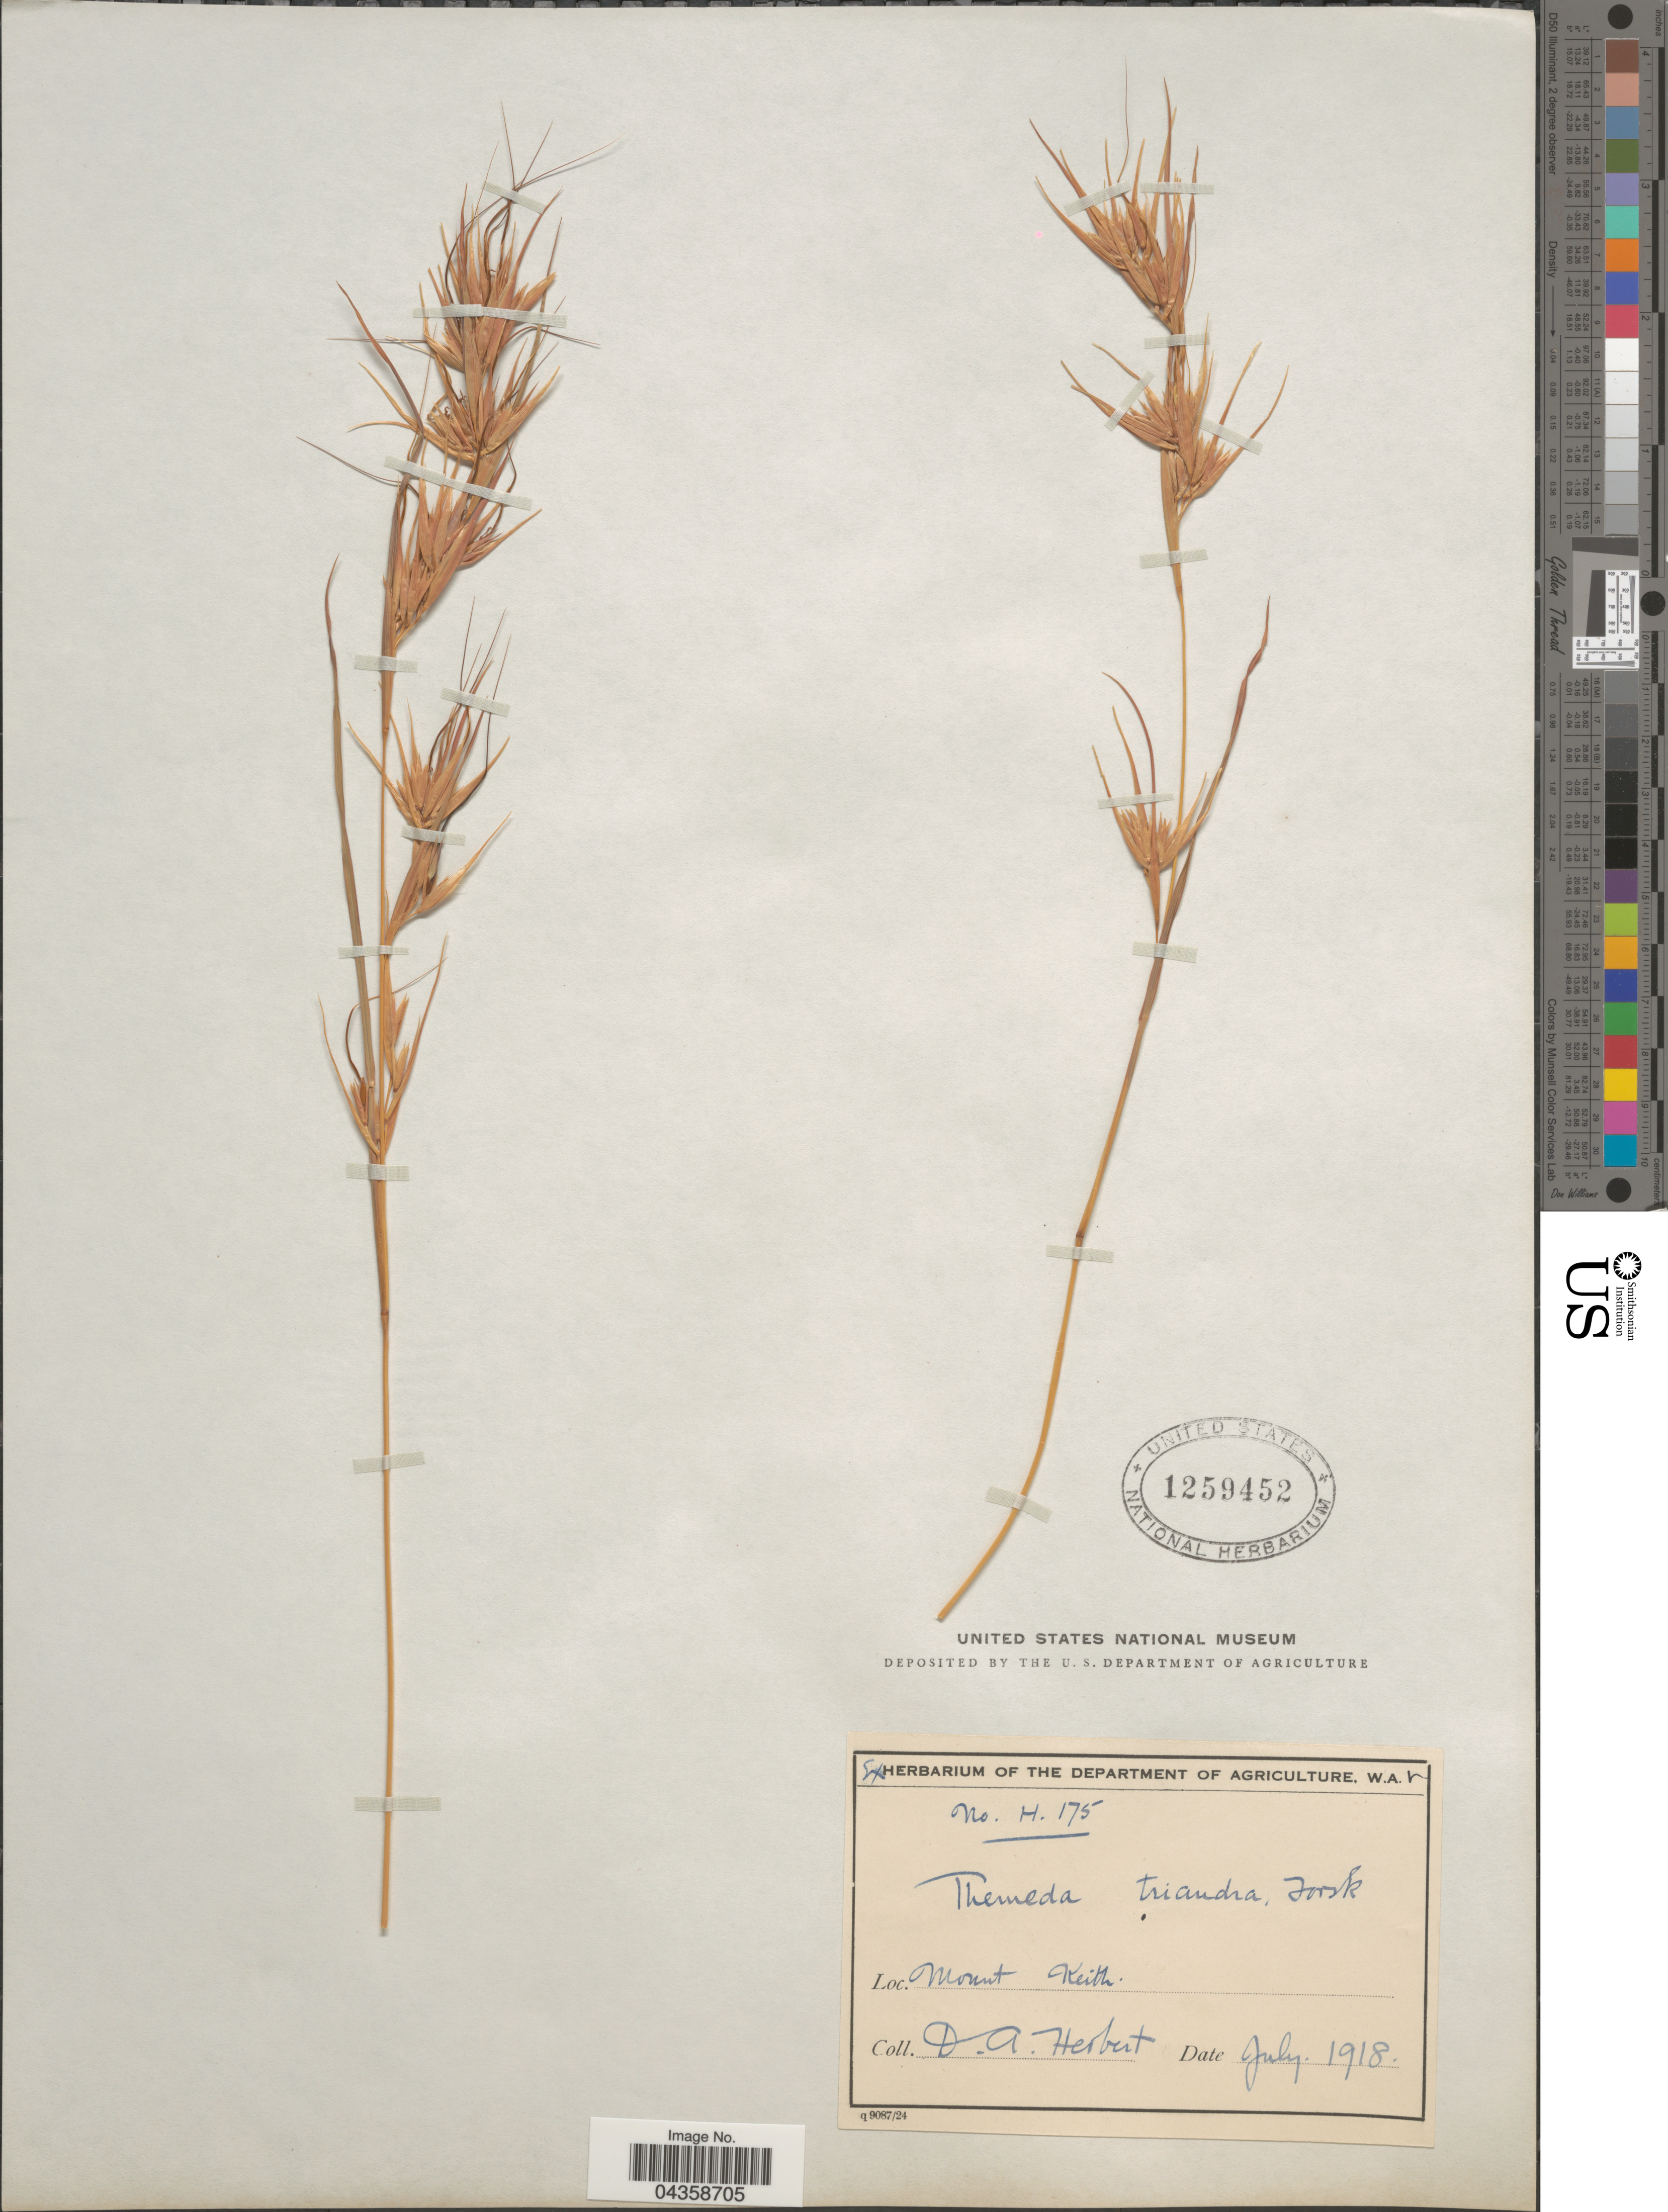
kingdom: Plantae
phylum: Tracheophyta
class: Liliopsida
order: Poales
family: Poaceae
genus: Themeda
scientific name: Themeda triandra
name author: Forssk.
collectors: D. Herbert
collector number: H175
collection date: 1918-07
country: Australia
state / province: Western Australia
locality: Mount Keith.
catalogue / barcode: US 1259452